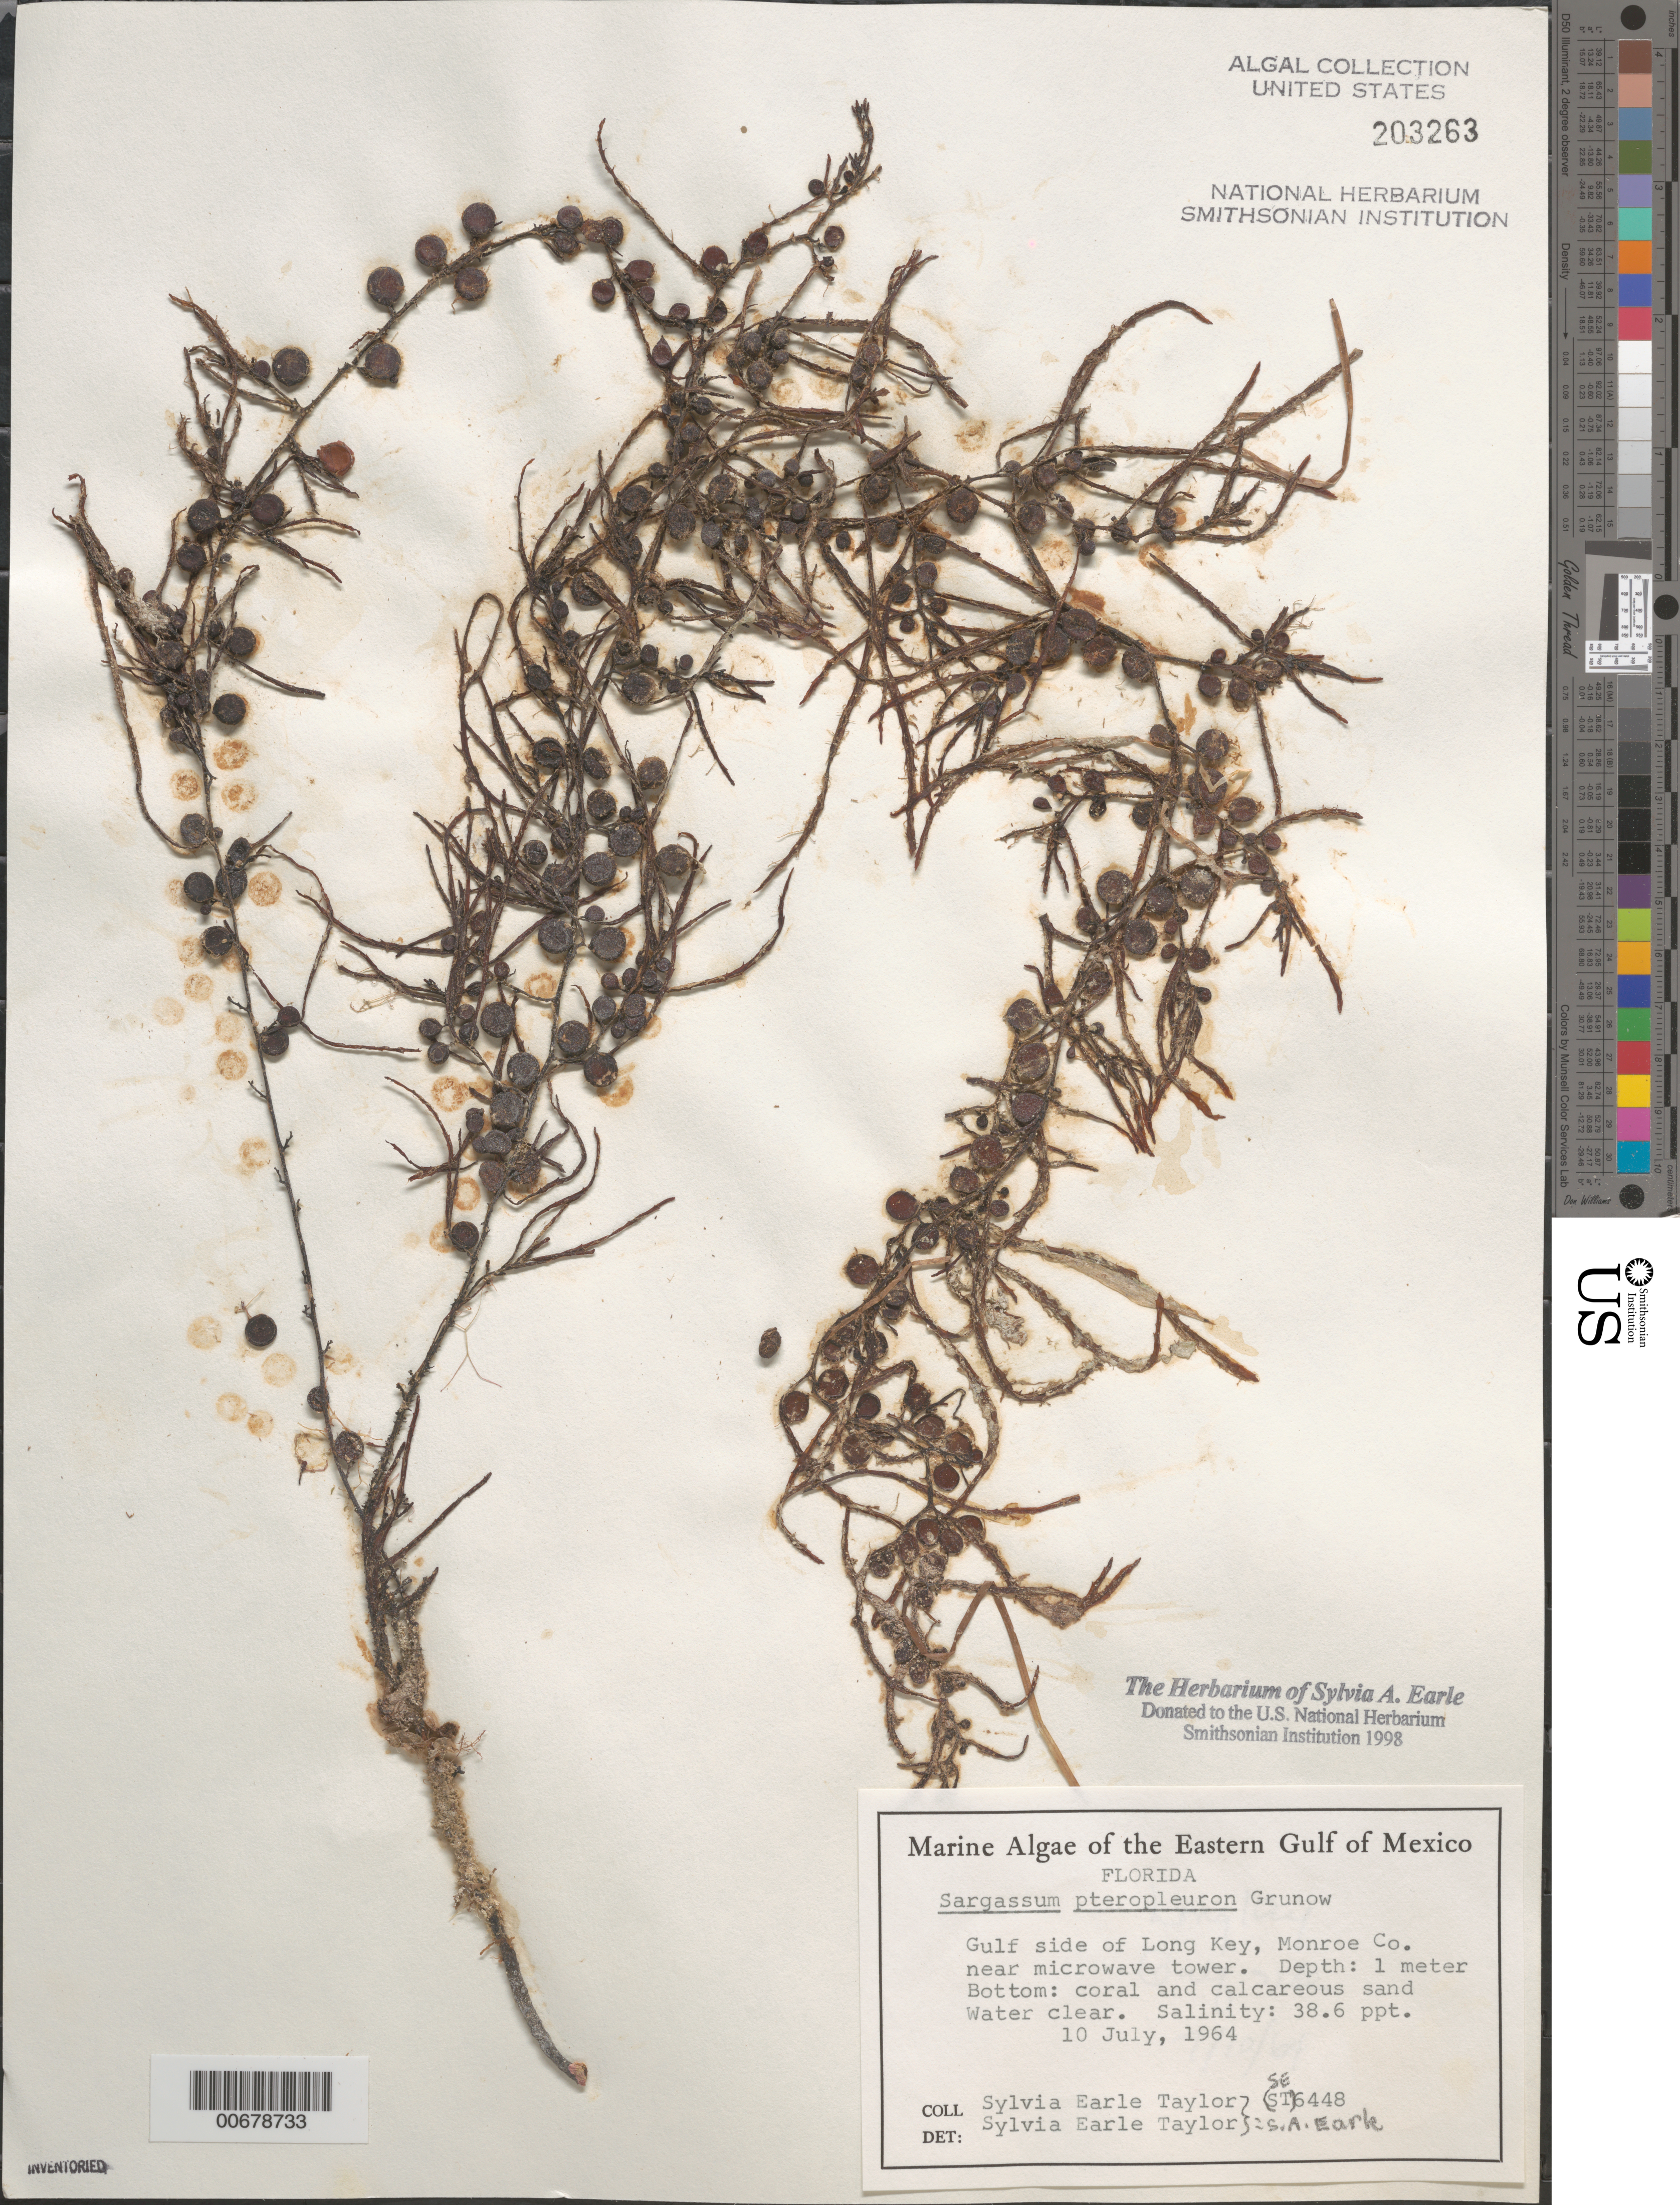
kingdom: Chromista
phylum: Ochrophyta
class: Phaeophyceae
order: Fucales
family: Sargassaceae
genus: Sargassum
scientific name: Sargassum pteropleuron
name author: Grunow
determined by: Humm, Harold J.; Earle, S. A.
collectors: S. A. Earle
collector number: SE 6448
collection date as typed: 10 Jul 1964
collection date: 1964-07-10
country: United States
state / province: Florida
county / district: Monroe County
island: Long Key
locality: Gulf of Mexico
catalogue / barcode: US 203263